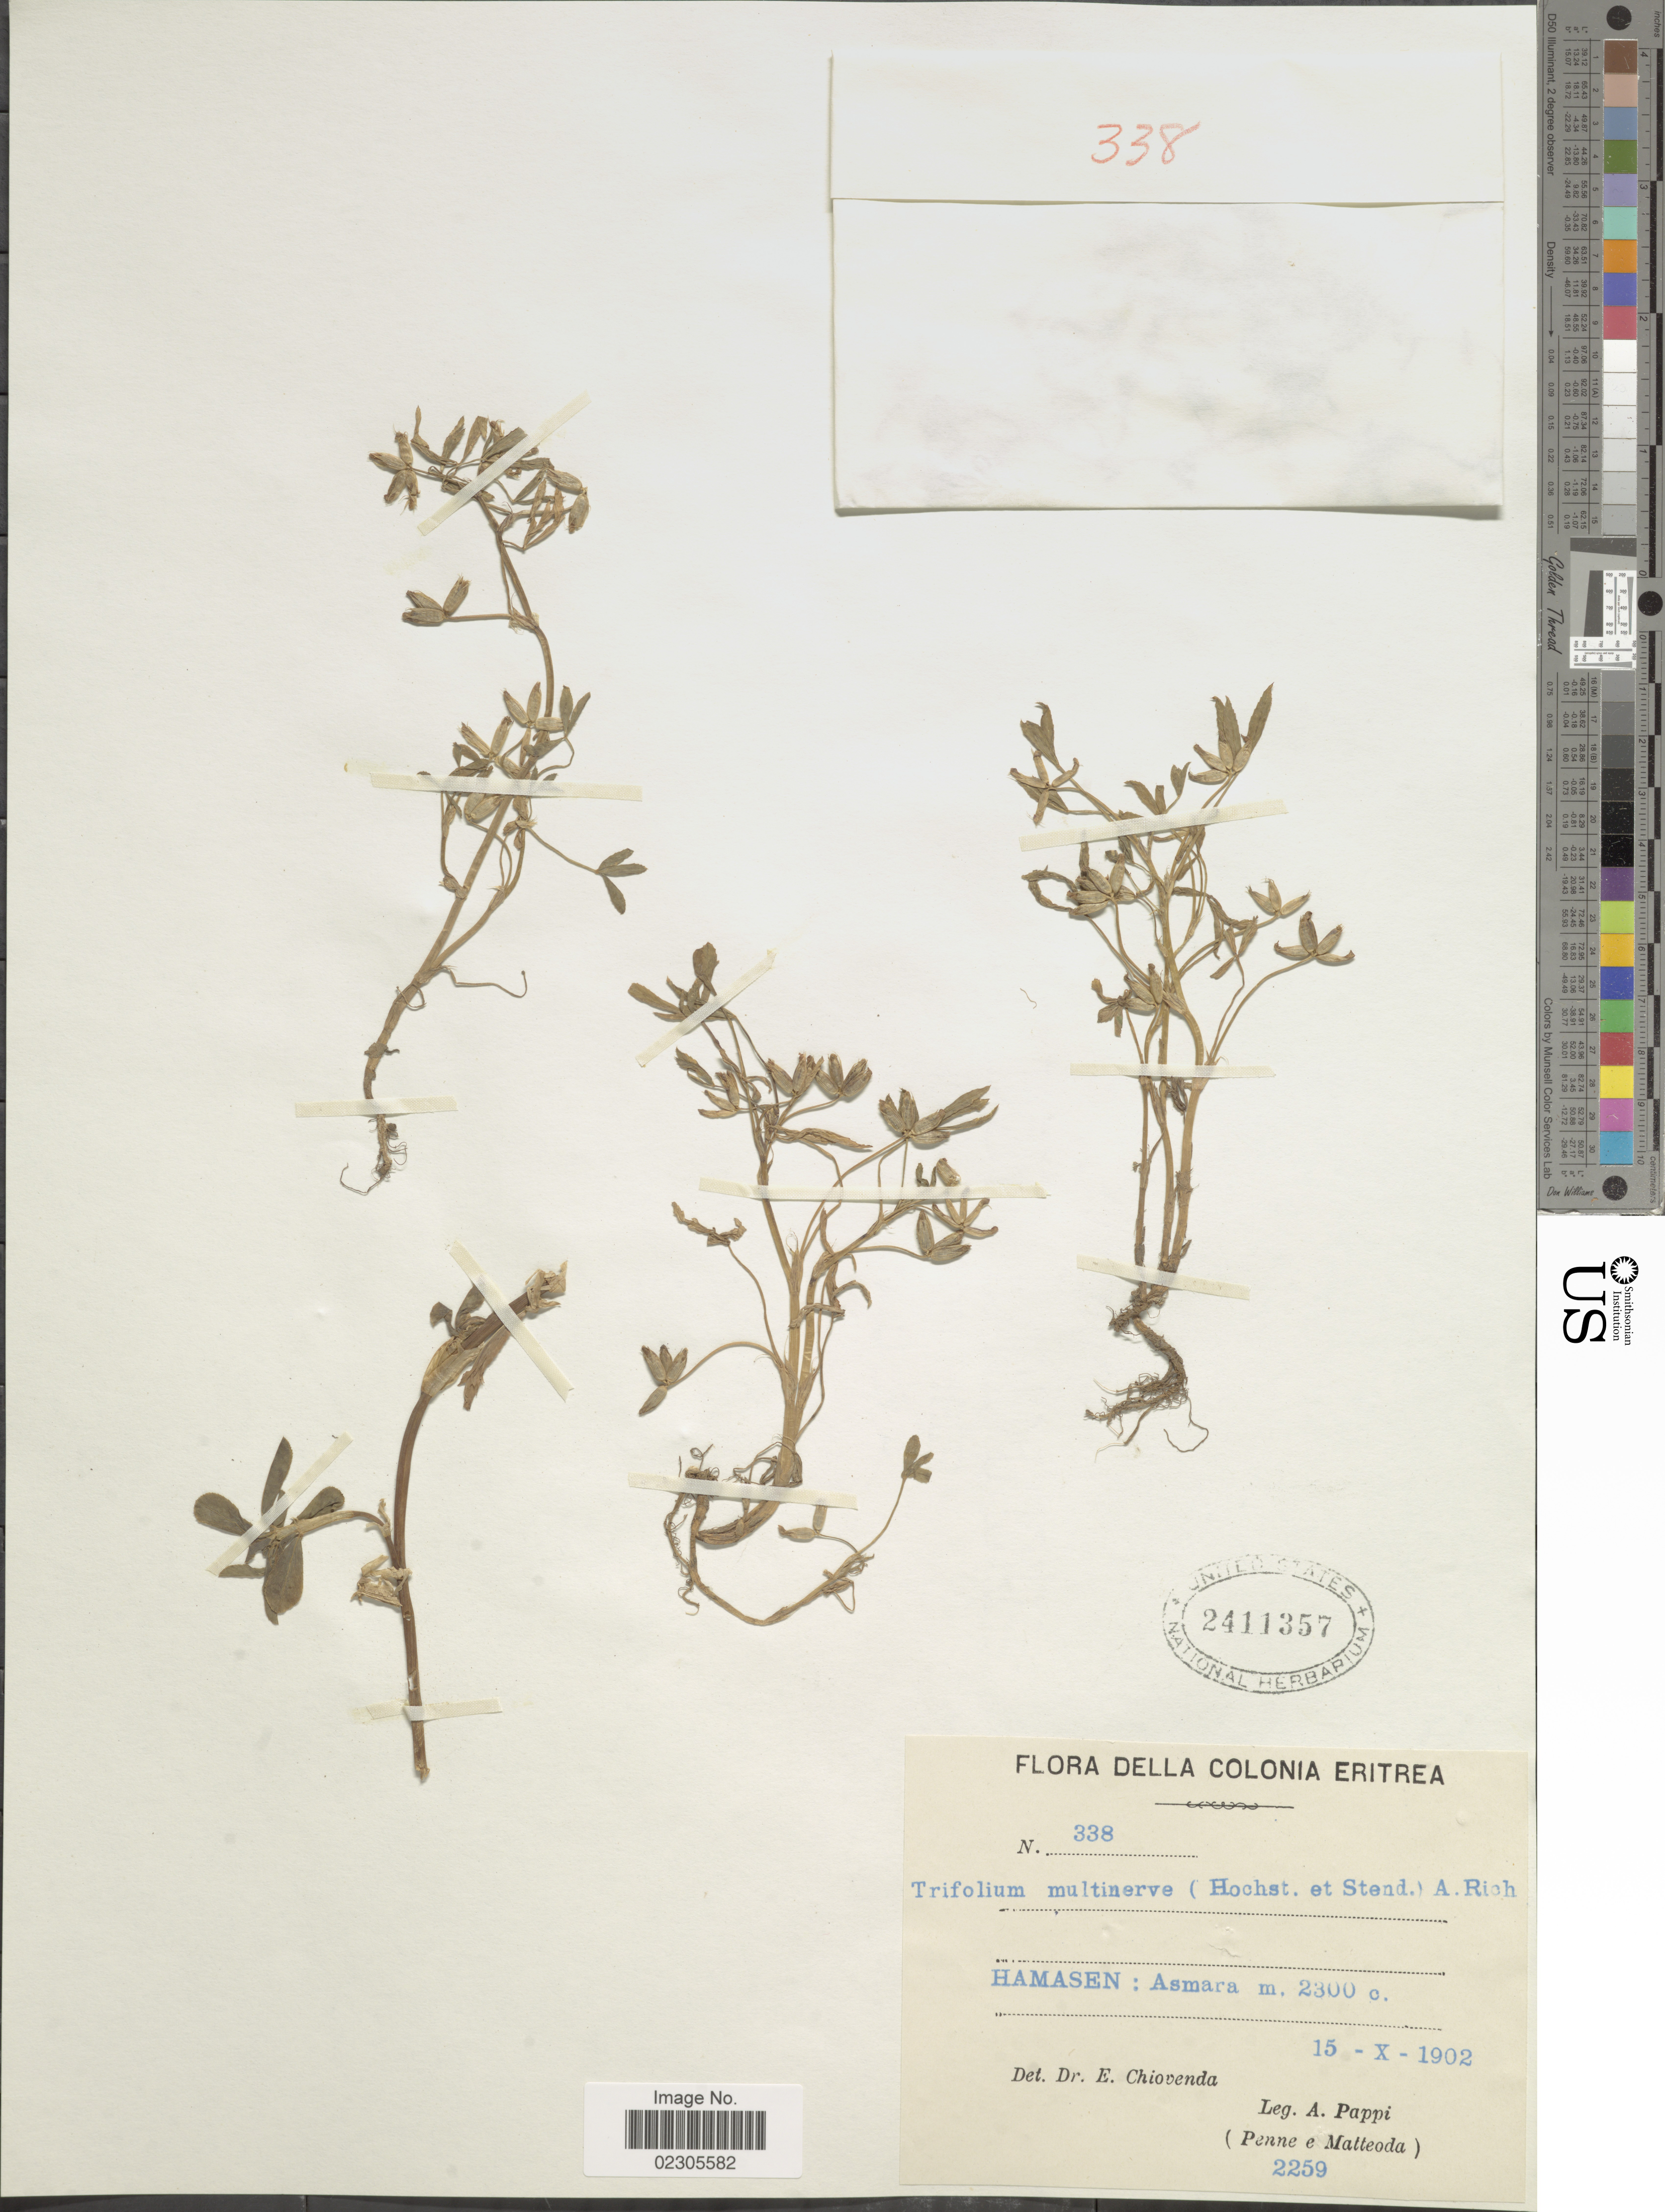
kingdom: Plantae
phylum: Tracheophyta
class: Magnoliopsida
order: Fabales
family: Fabaceae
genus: Trifolium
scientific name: Trifolium multinerve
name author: A. Rich.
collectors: A. Pappi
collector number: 338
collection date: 1902-10-15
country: Eritrea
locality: Hamasen: Asmara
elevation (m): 2300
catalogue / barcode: US 2411357